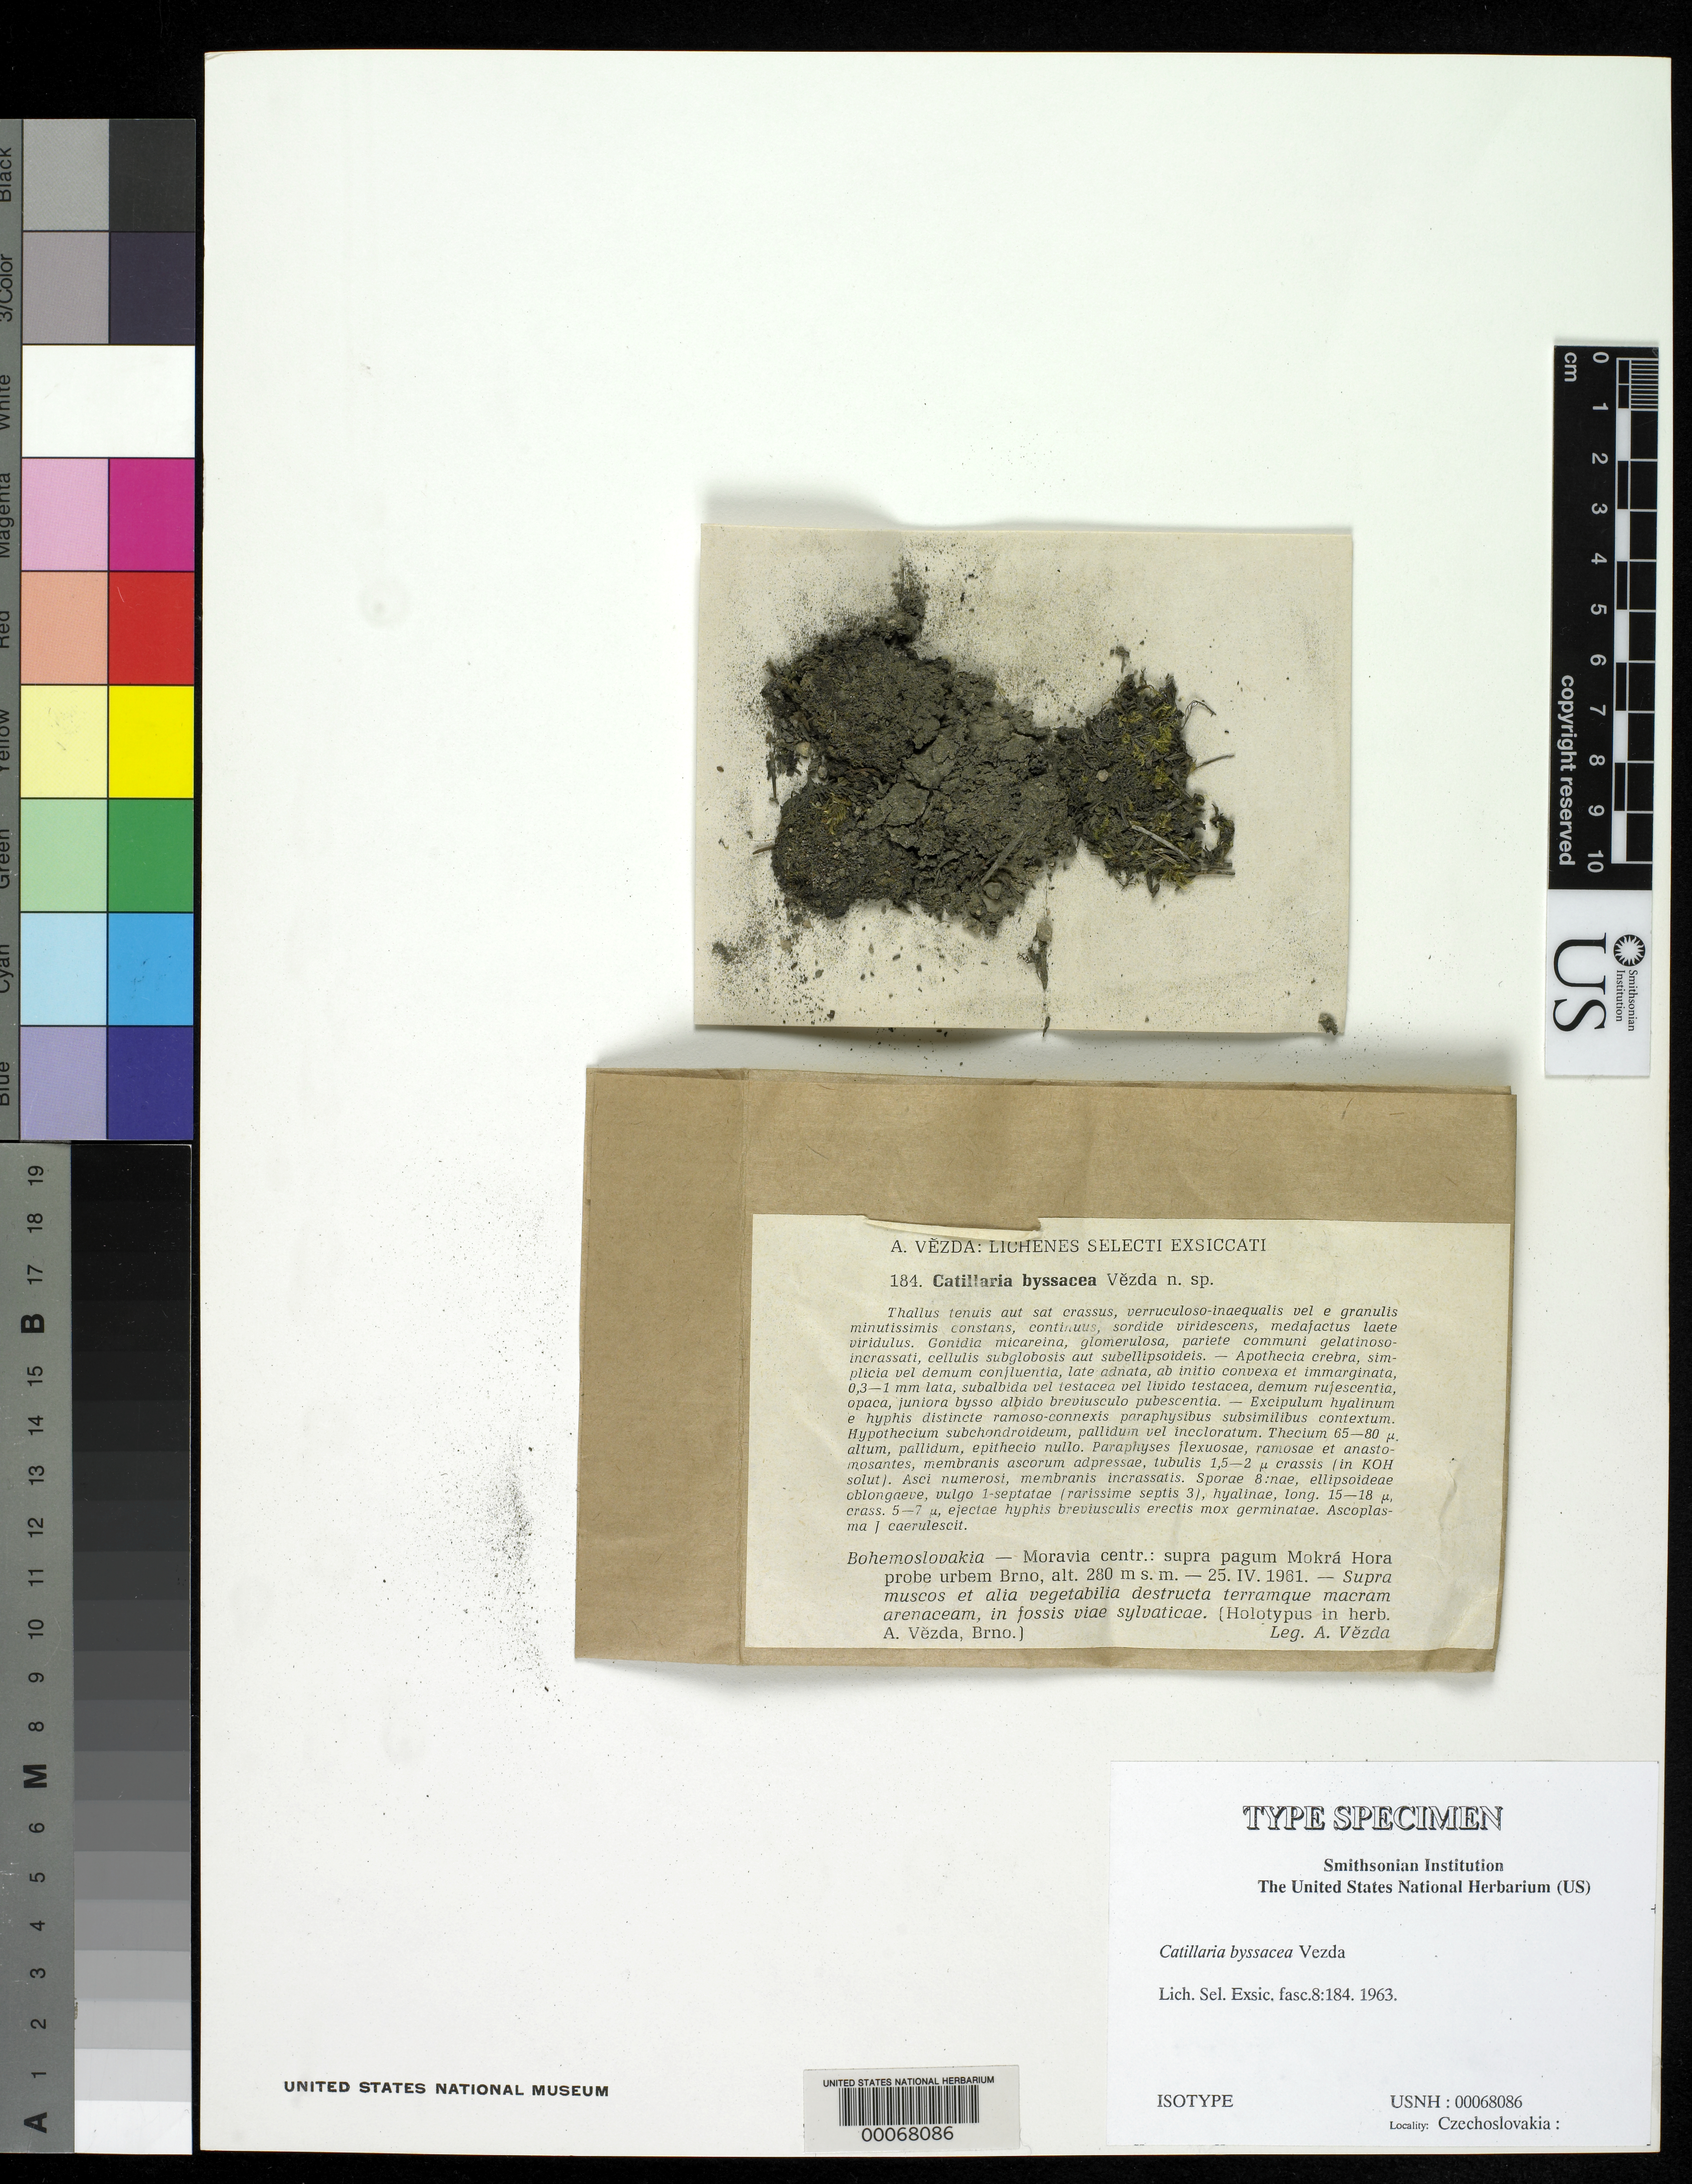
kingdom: Fungi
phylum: Ascomycota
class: Lecanoromycetes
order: Lecanorales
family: Catillariaceae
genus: Catillaria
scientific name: Catillaria byssacea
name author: Vezda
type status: Isotype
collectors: A. Vezda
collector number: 184 (Vezda No.)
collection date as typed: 25 Apr 1961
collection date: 1961-04-25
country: Czechia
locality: Moravia - supra pagum Mokra Hora prope urbem Brunn. [Moravia - above village/District of Mokra Hora near city of Brno.]